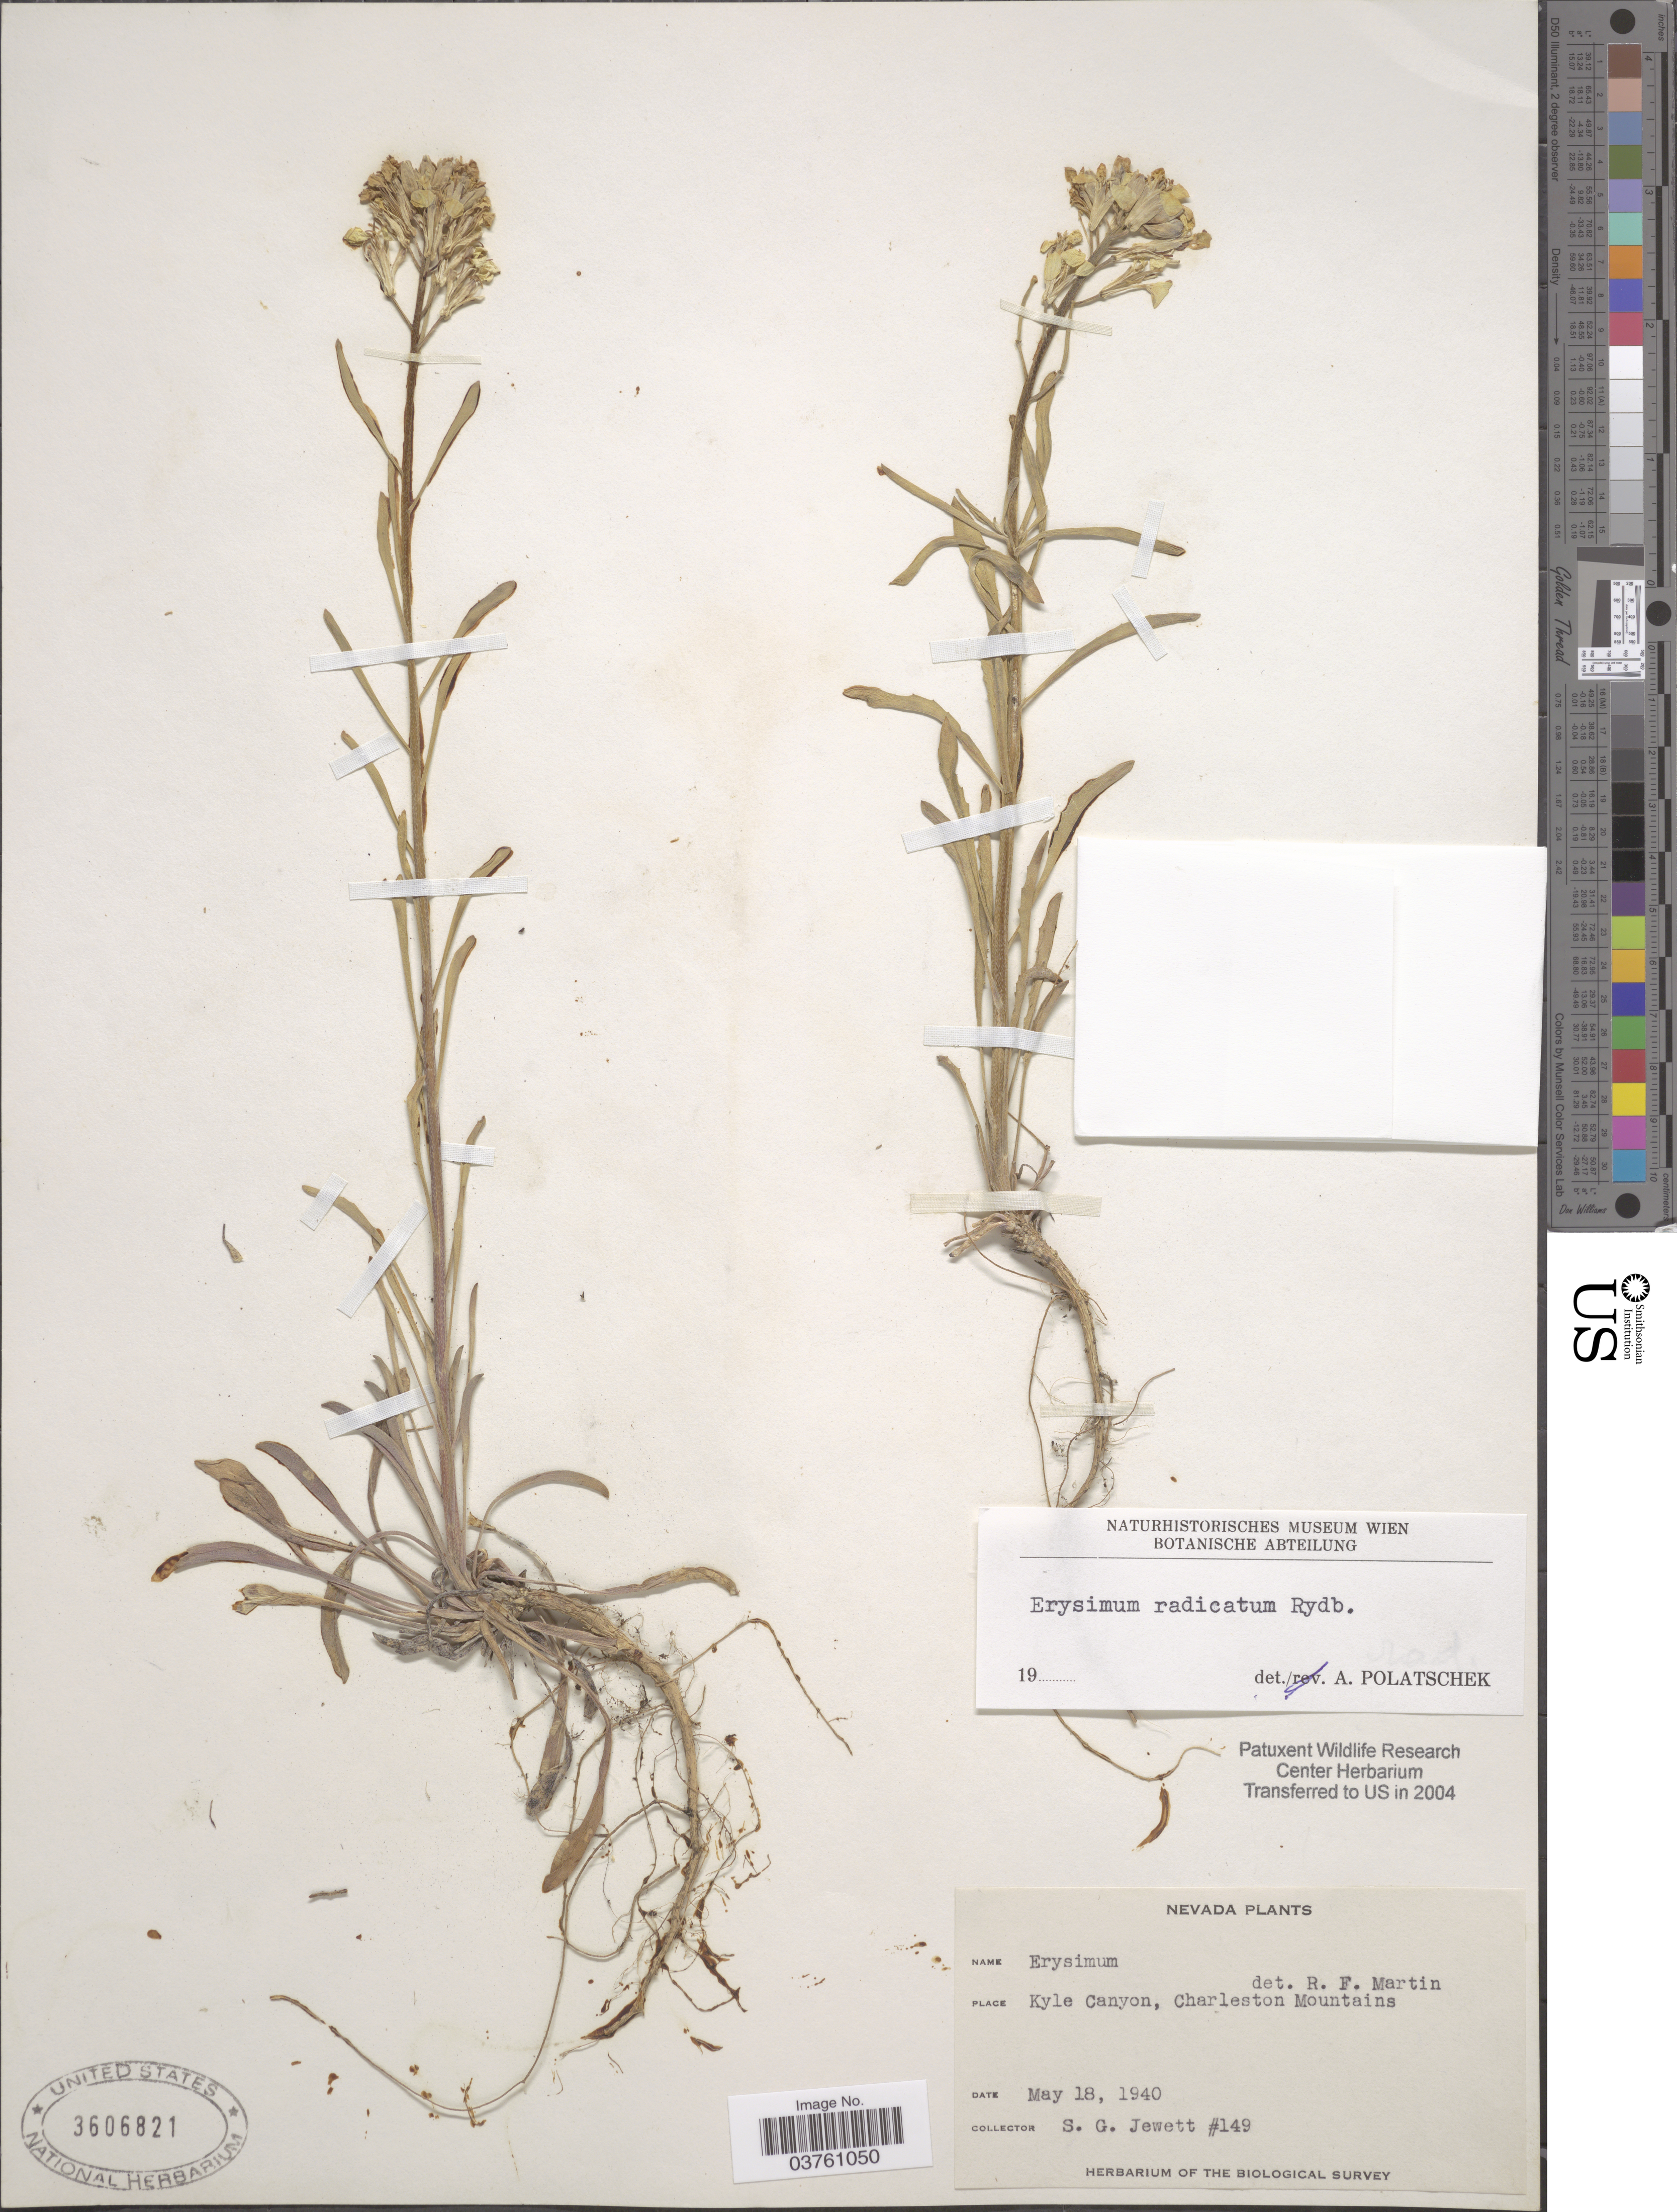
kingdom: Plantae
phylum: Tracheophyta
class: Magnoliopsida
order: Brassicales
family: Brassicaceae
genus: Erysimum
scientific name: Erysimum radicatum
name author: Rydb.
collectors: S. Jewett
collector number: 149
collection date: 1940-05-18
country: United States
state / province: Nevada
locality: Kyle Canyon, Charleston Mountains.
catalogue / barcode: US 3606821